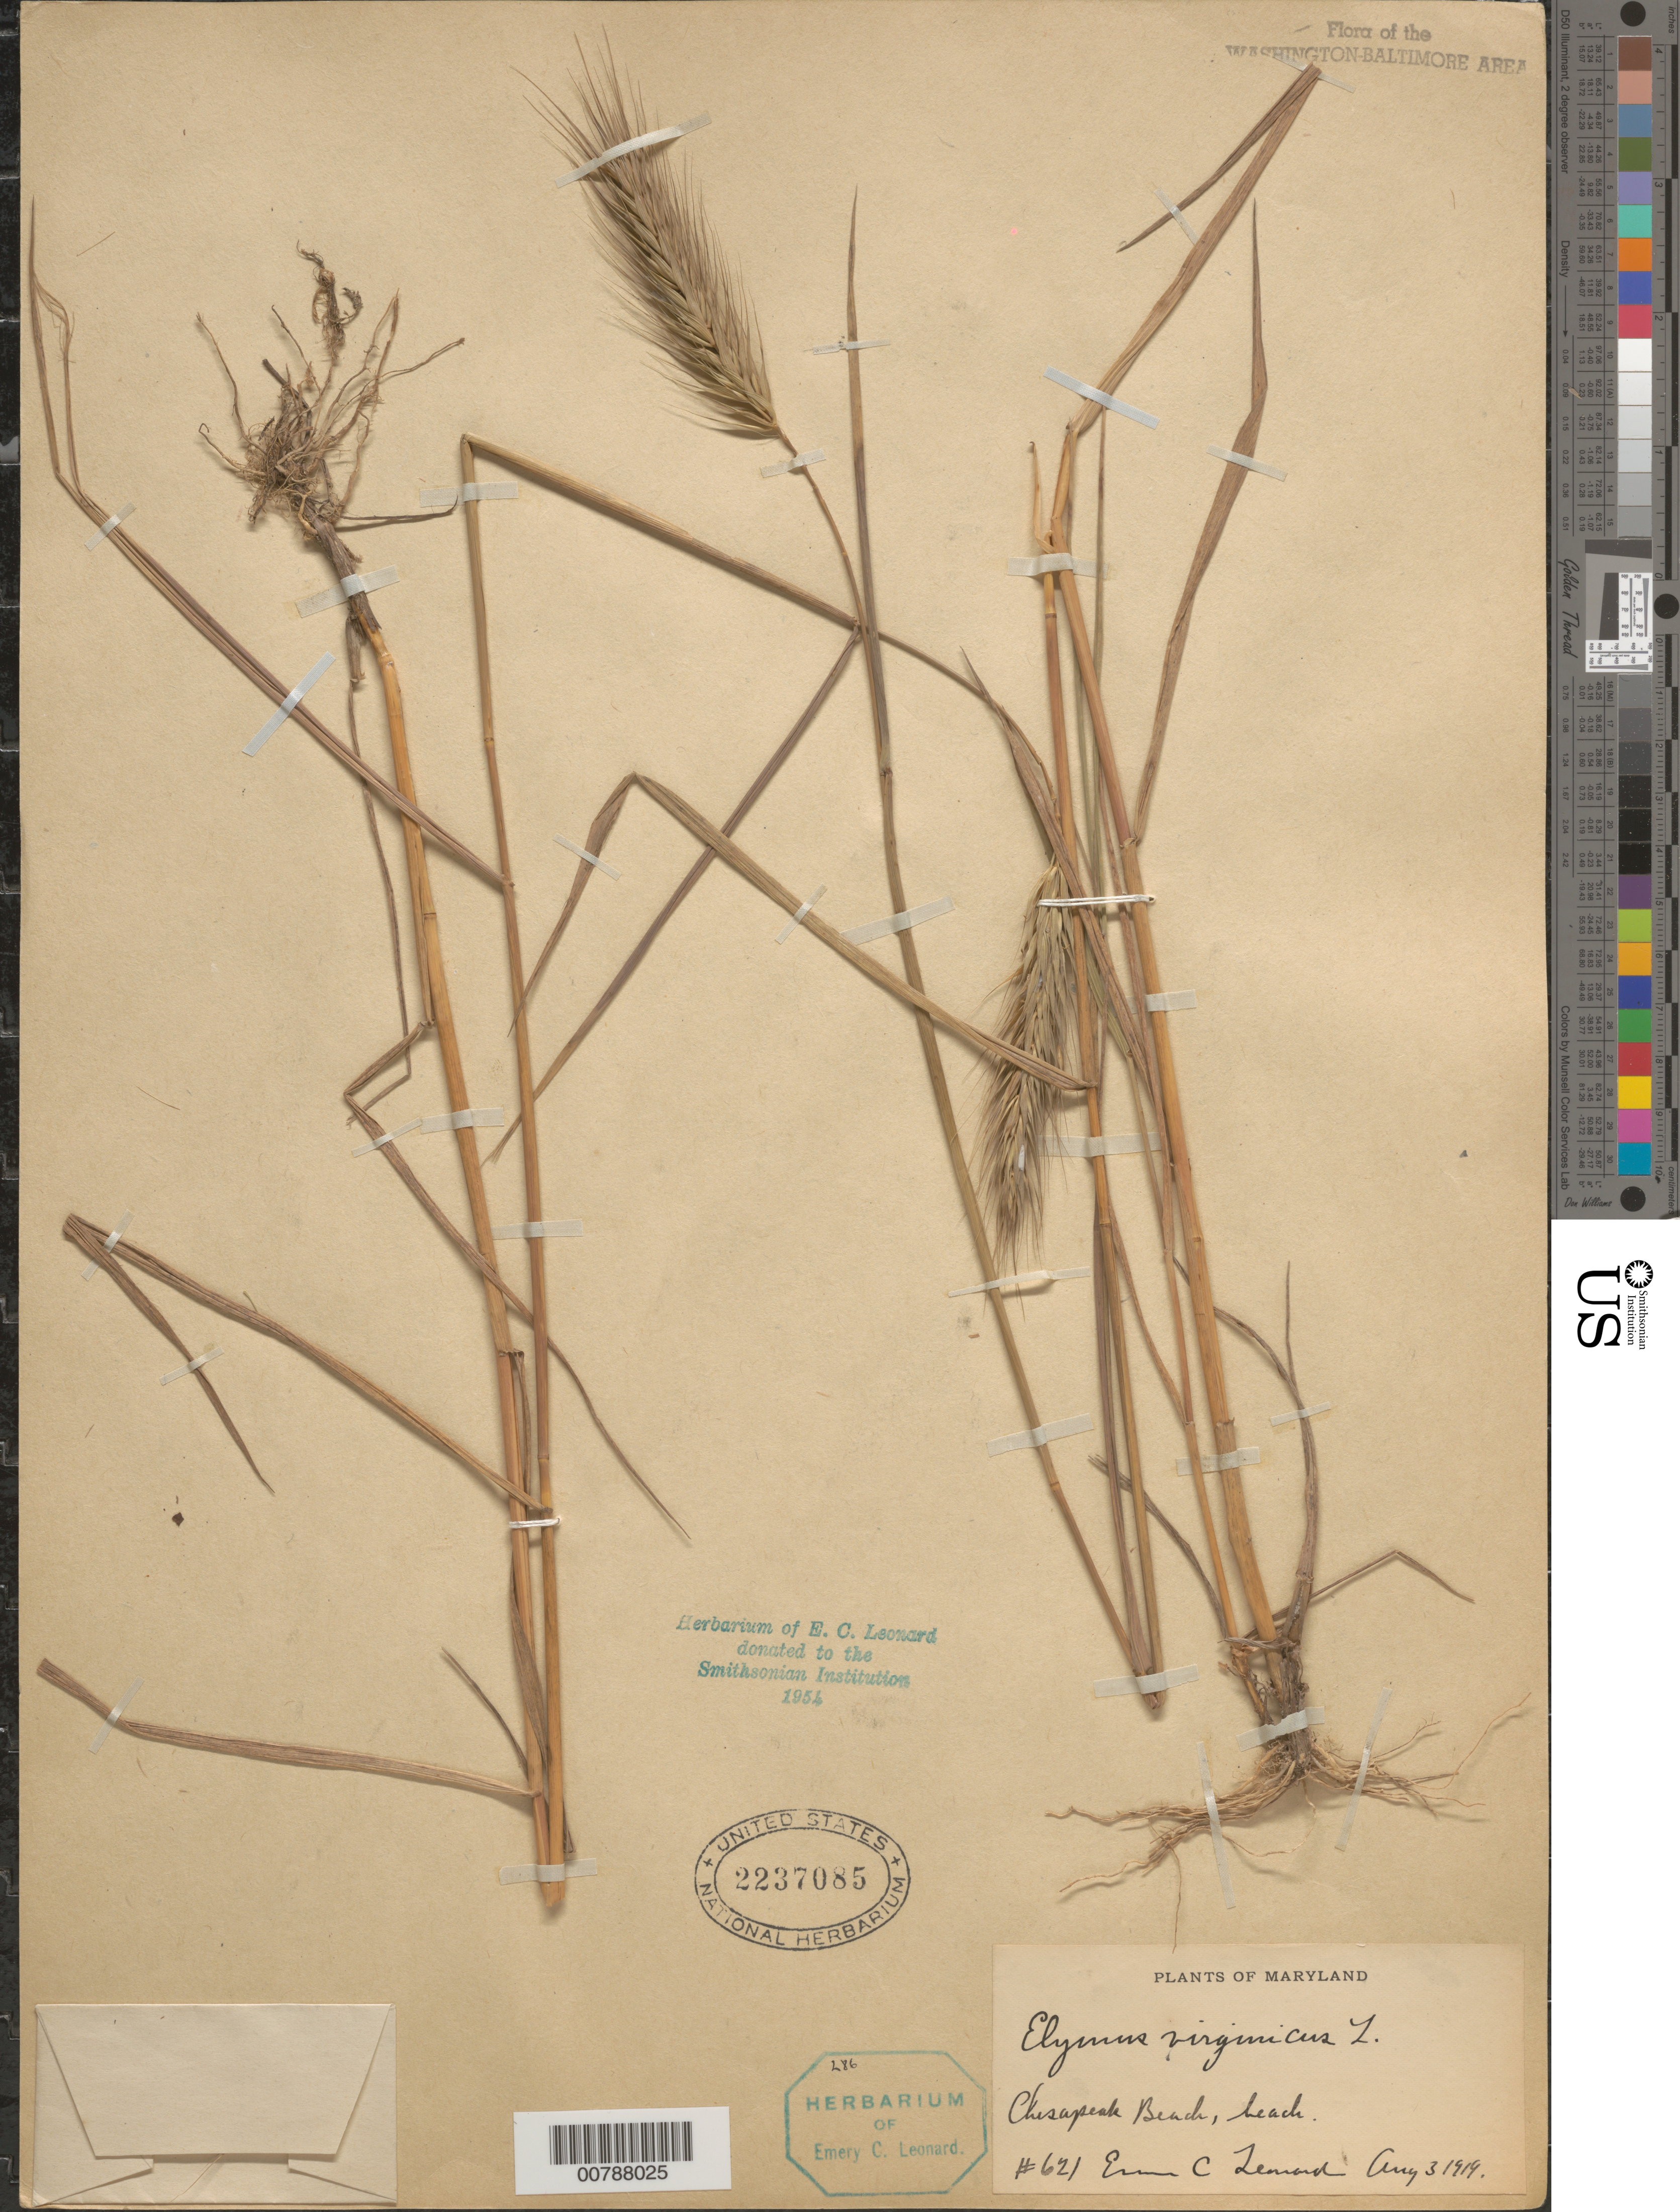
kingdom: Plantae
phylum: Tracheophyta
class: Liliopsida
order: Poales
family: Poaceae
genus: Elymus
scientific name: Elymus virginicus var. virginicus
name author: L.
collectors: E. C. Leonard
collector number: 621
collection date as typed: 03 Aug 1919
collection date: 1919-08-03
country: United States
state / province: Maryland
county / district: Calvert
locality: Chesapeake Beach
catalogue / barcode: US 2237085